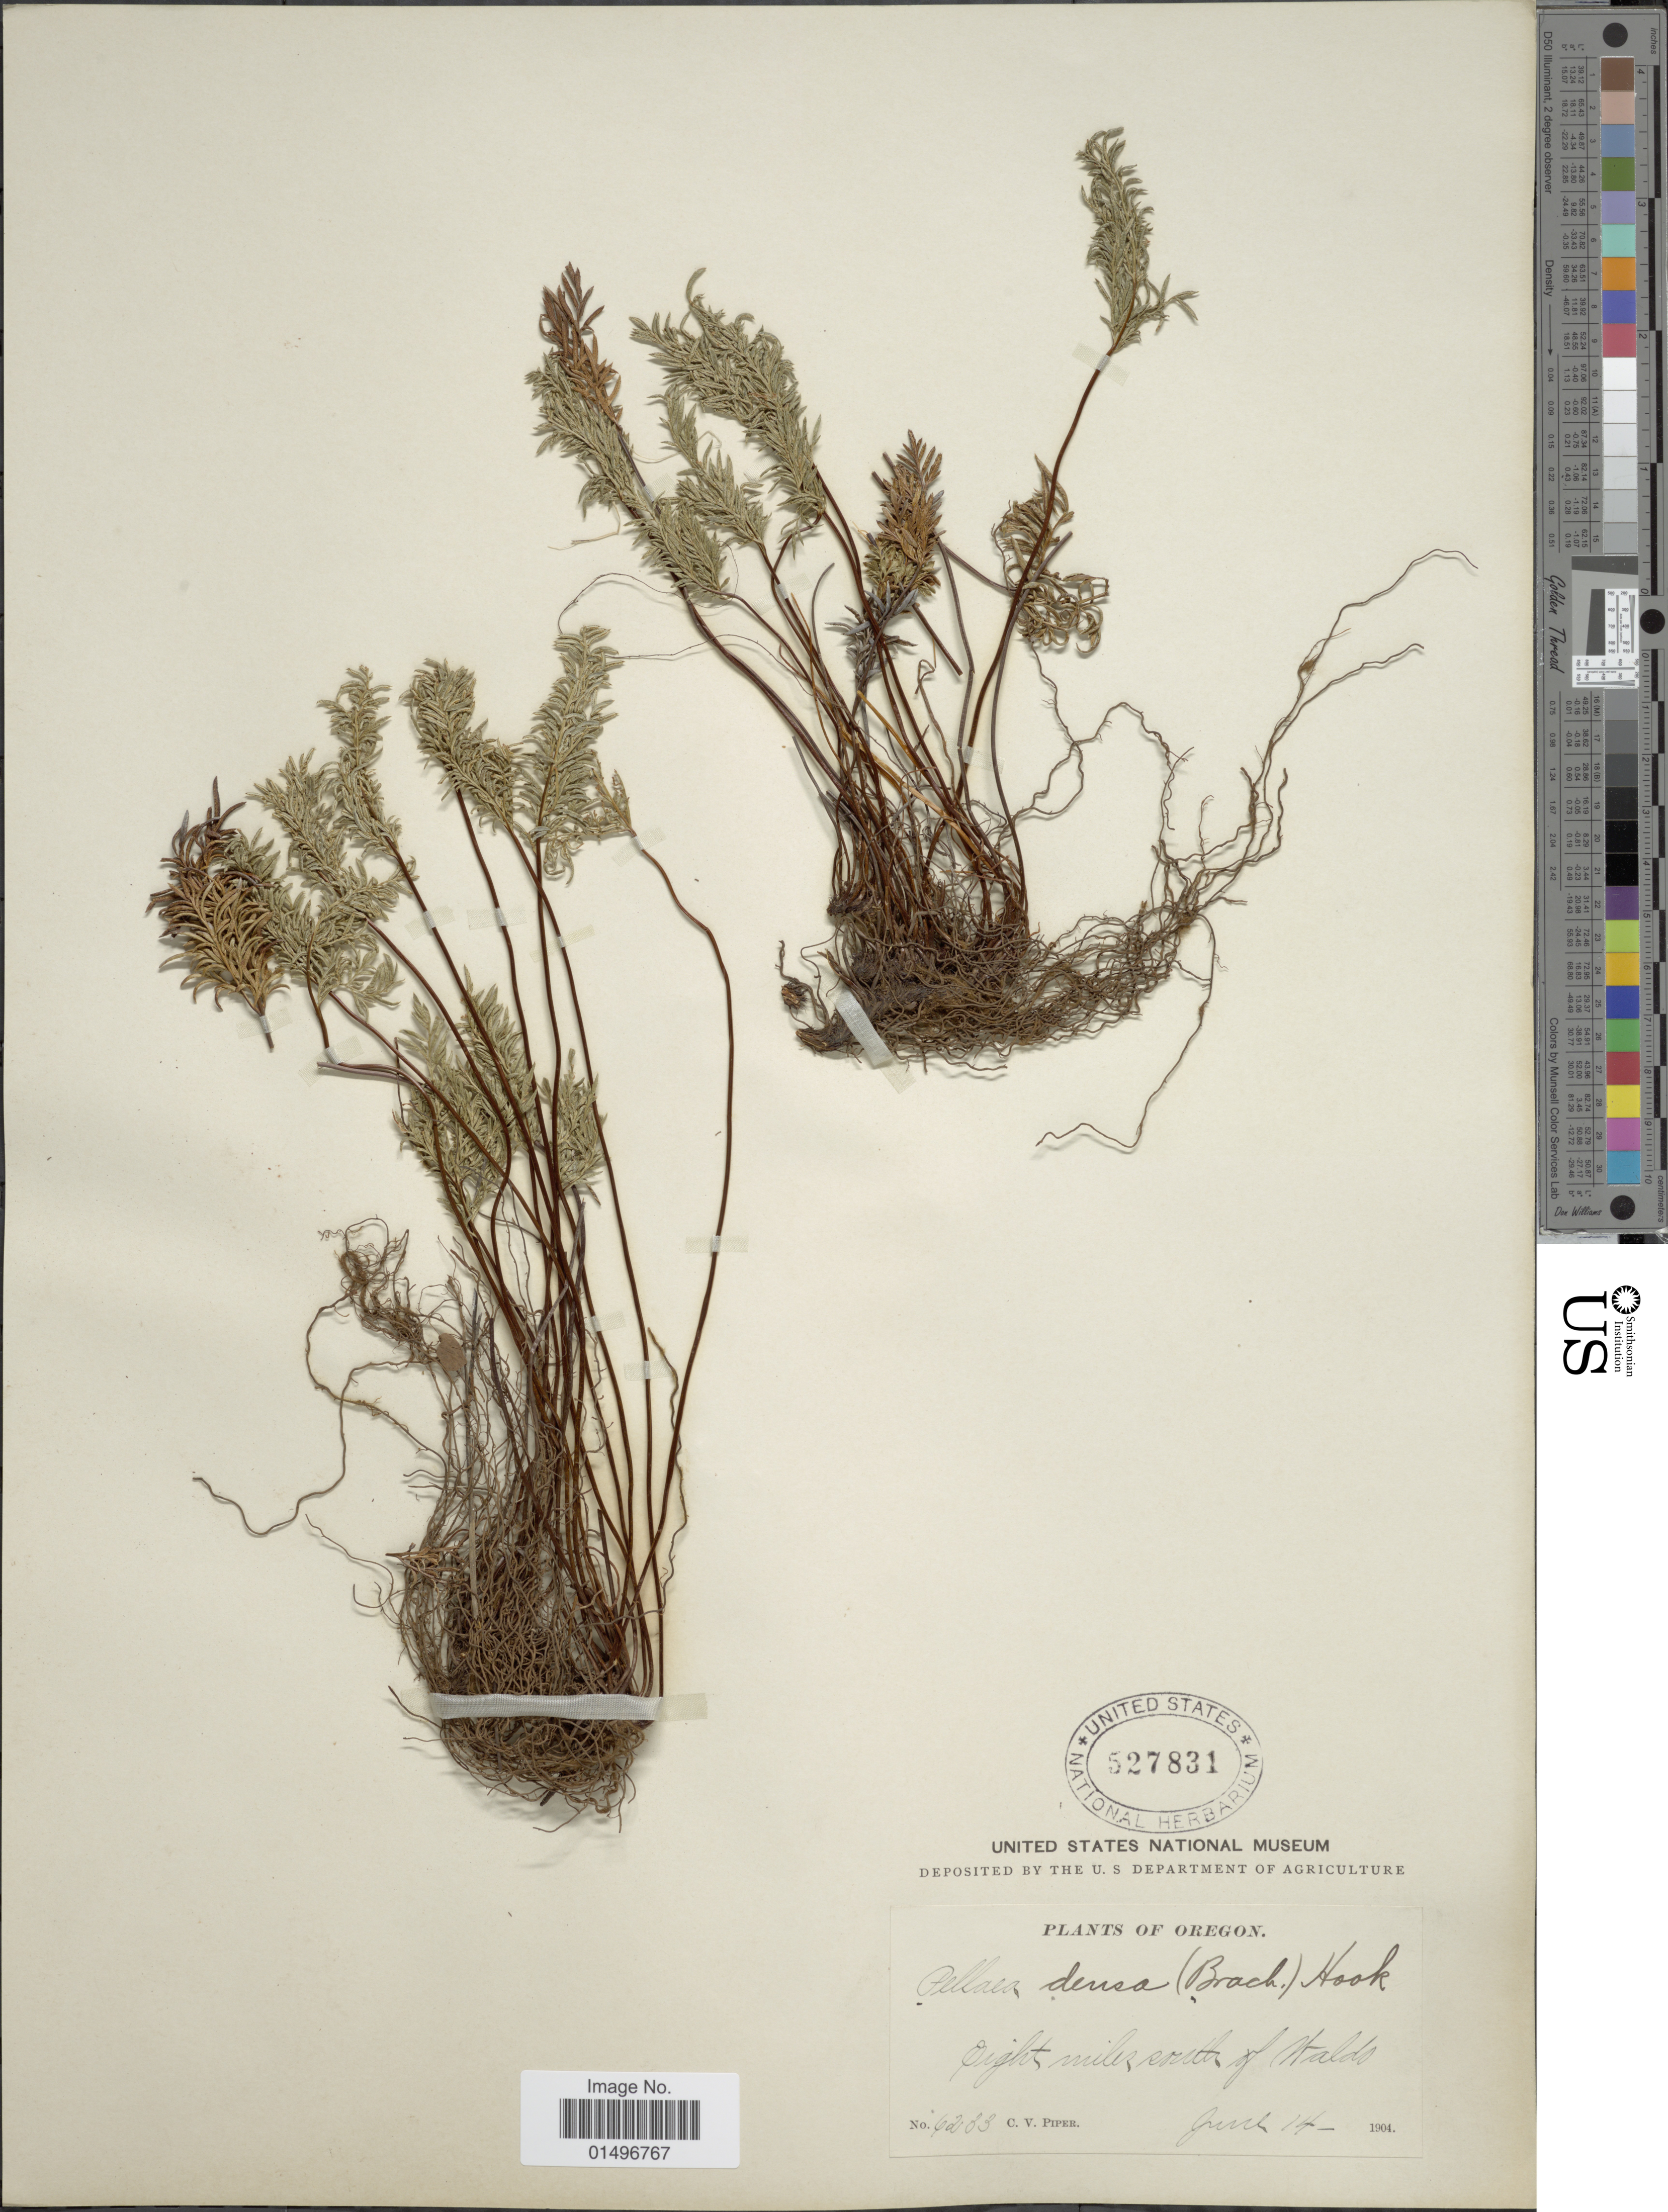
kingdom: Plantae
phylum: Tracheophyta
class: Polypodiopsida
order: Polypodiales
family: Pteridaceae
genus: Aspidotis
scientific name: Aspidotis densa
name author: (Brack.) Lellinger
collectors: C. V. Piper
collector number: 6233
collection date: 1904-06-14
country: United States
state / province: Oregon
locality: Oregon, Eight Dollar, south of Waldo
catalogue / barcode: US 527831